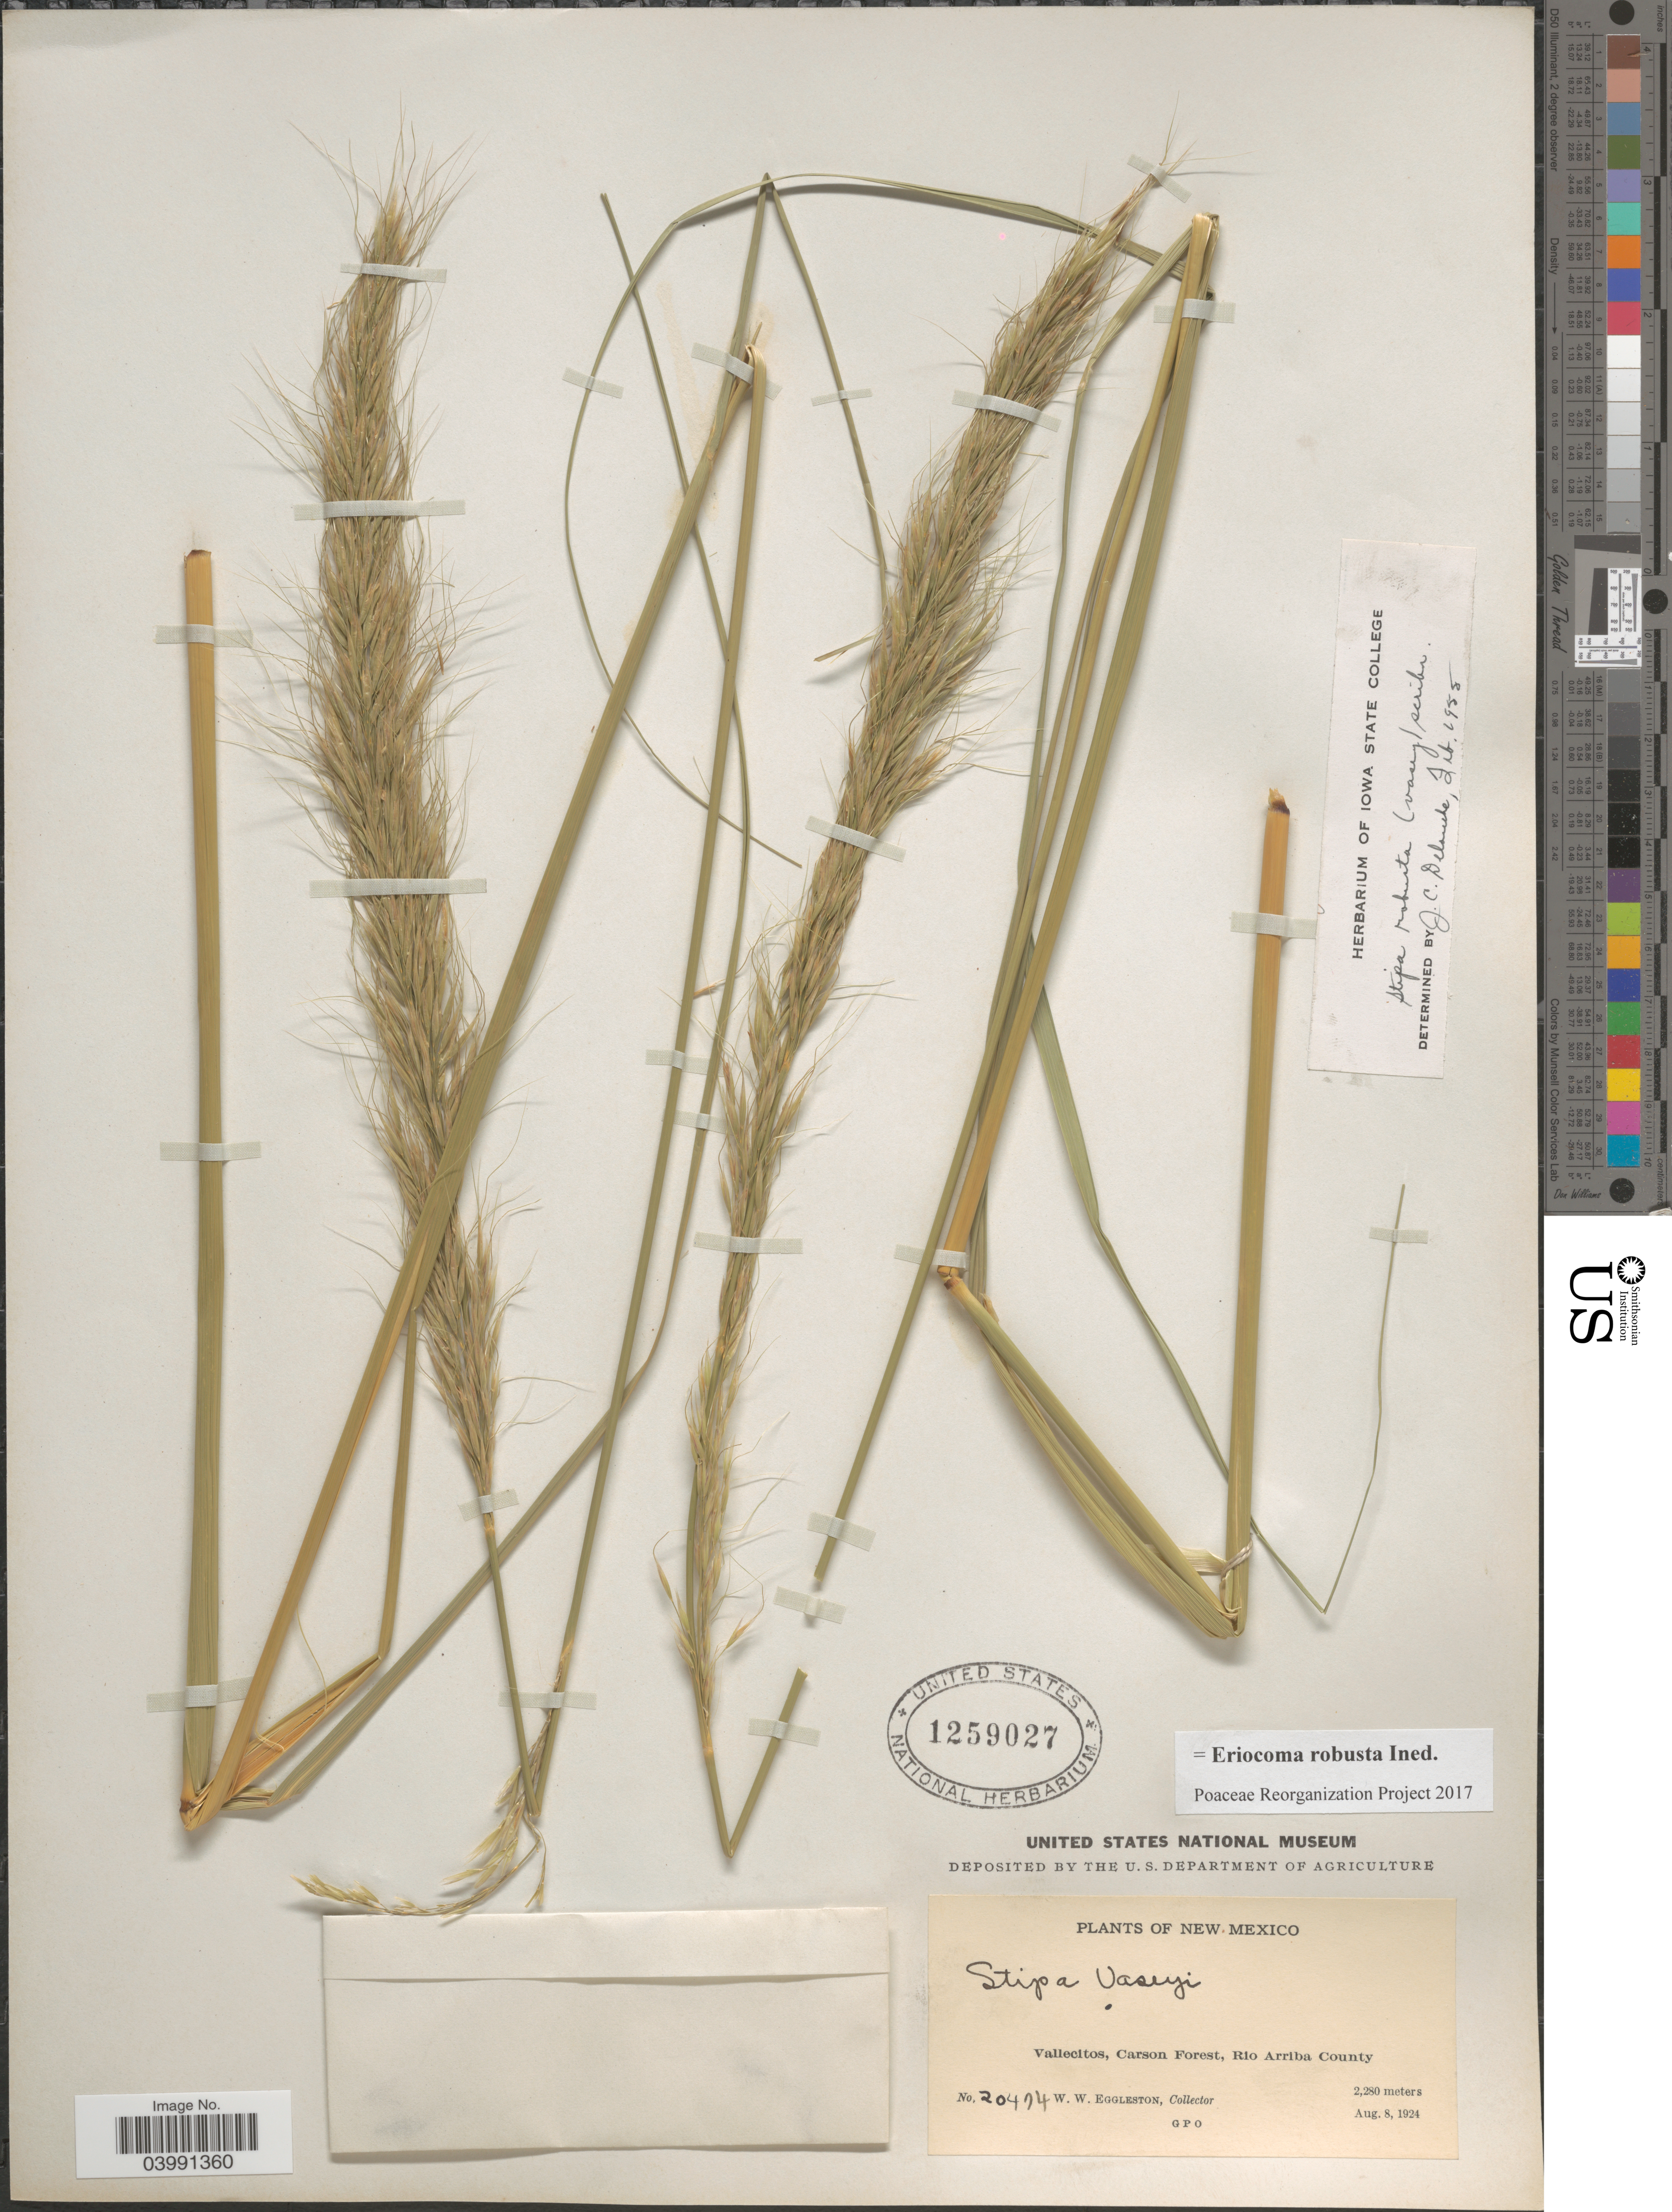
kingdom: Plantae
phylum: Tracheophyta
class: Liliopsida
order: Poales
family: Poaceae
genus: Eriocoma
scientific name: Eriocoma robusta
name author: (Vasey) Romasch.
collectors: W. W. Eggleston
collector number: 20474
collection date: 1924-08-08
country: United States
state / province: New Mexico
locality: Vallecitos, Carson Forest, Rio Arriba County.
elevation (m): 2280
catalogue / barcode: US 1259027